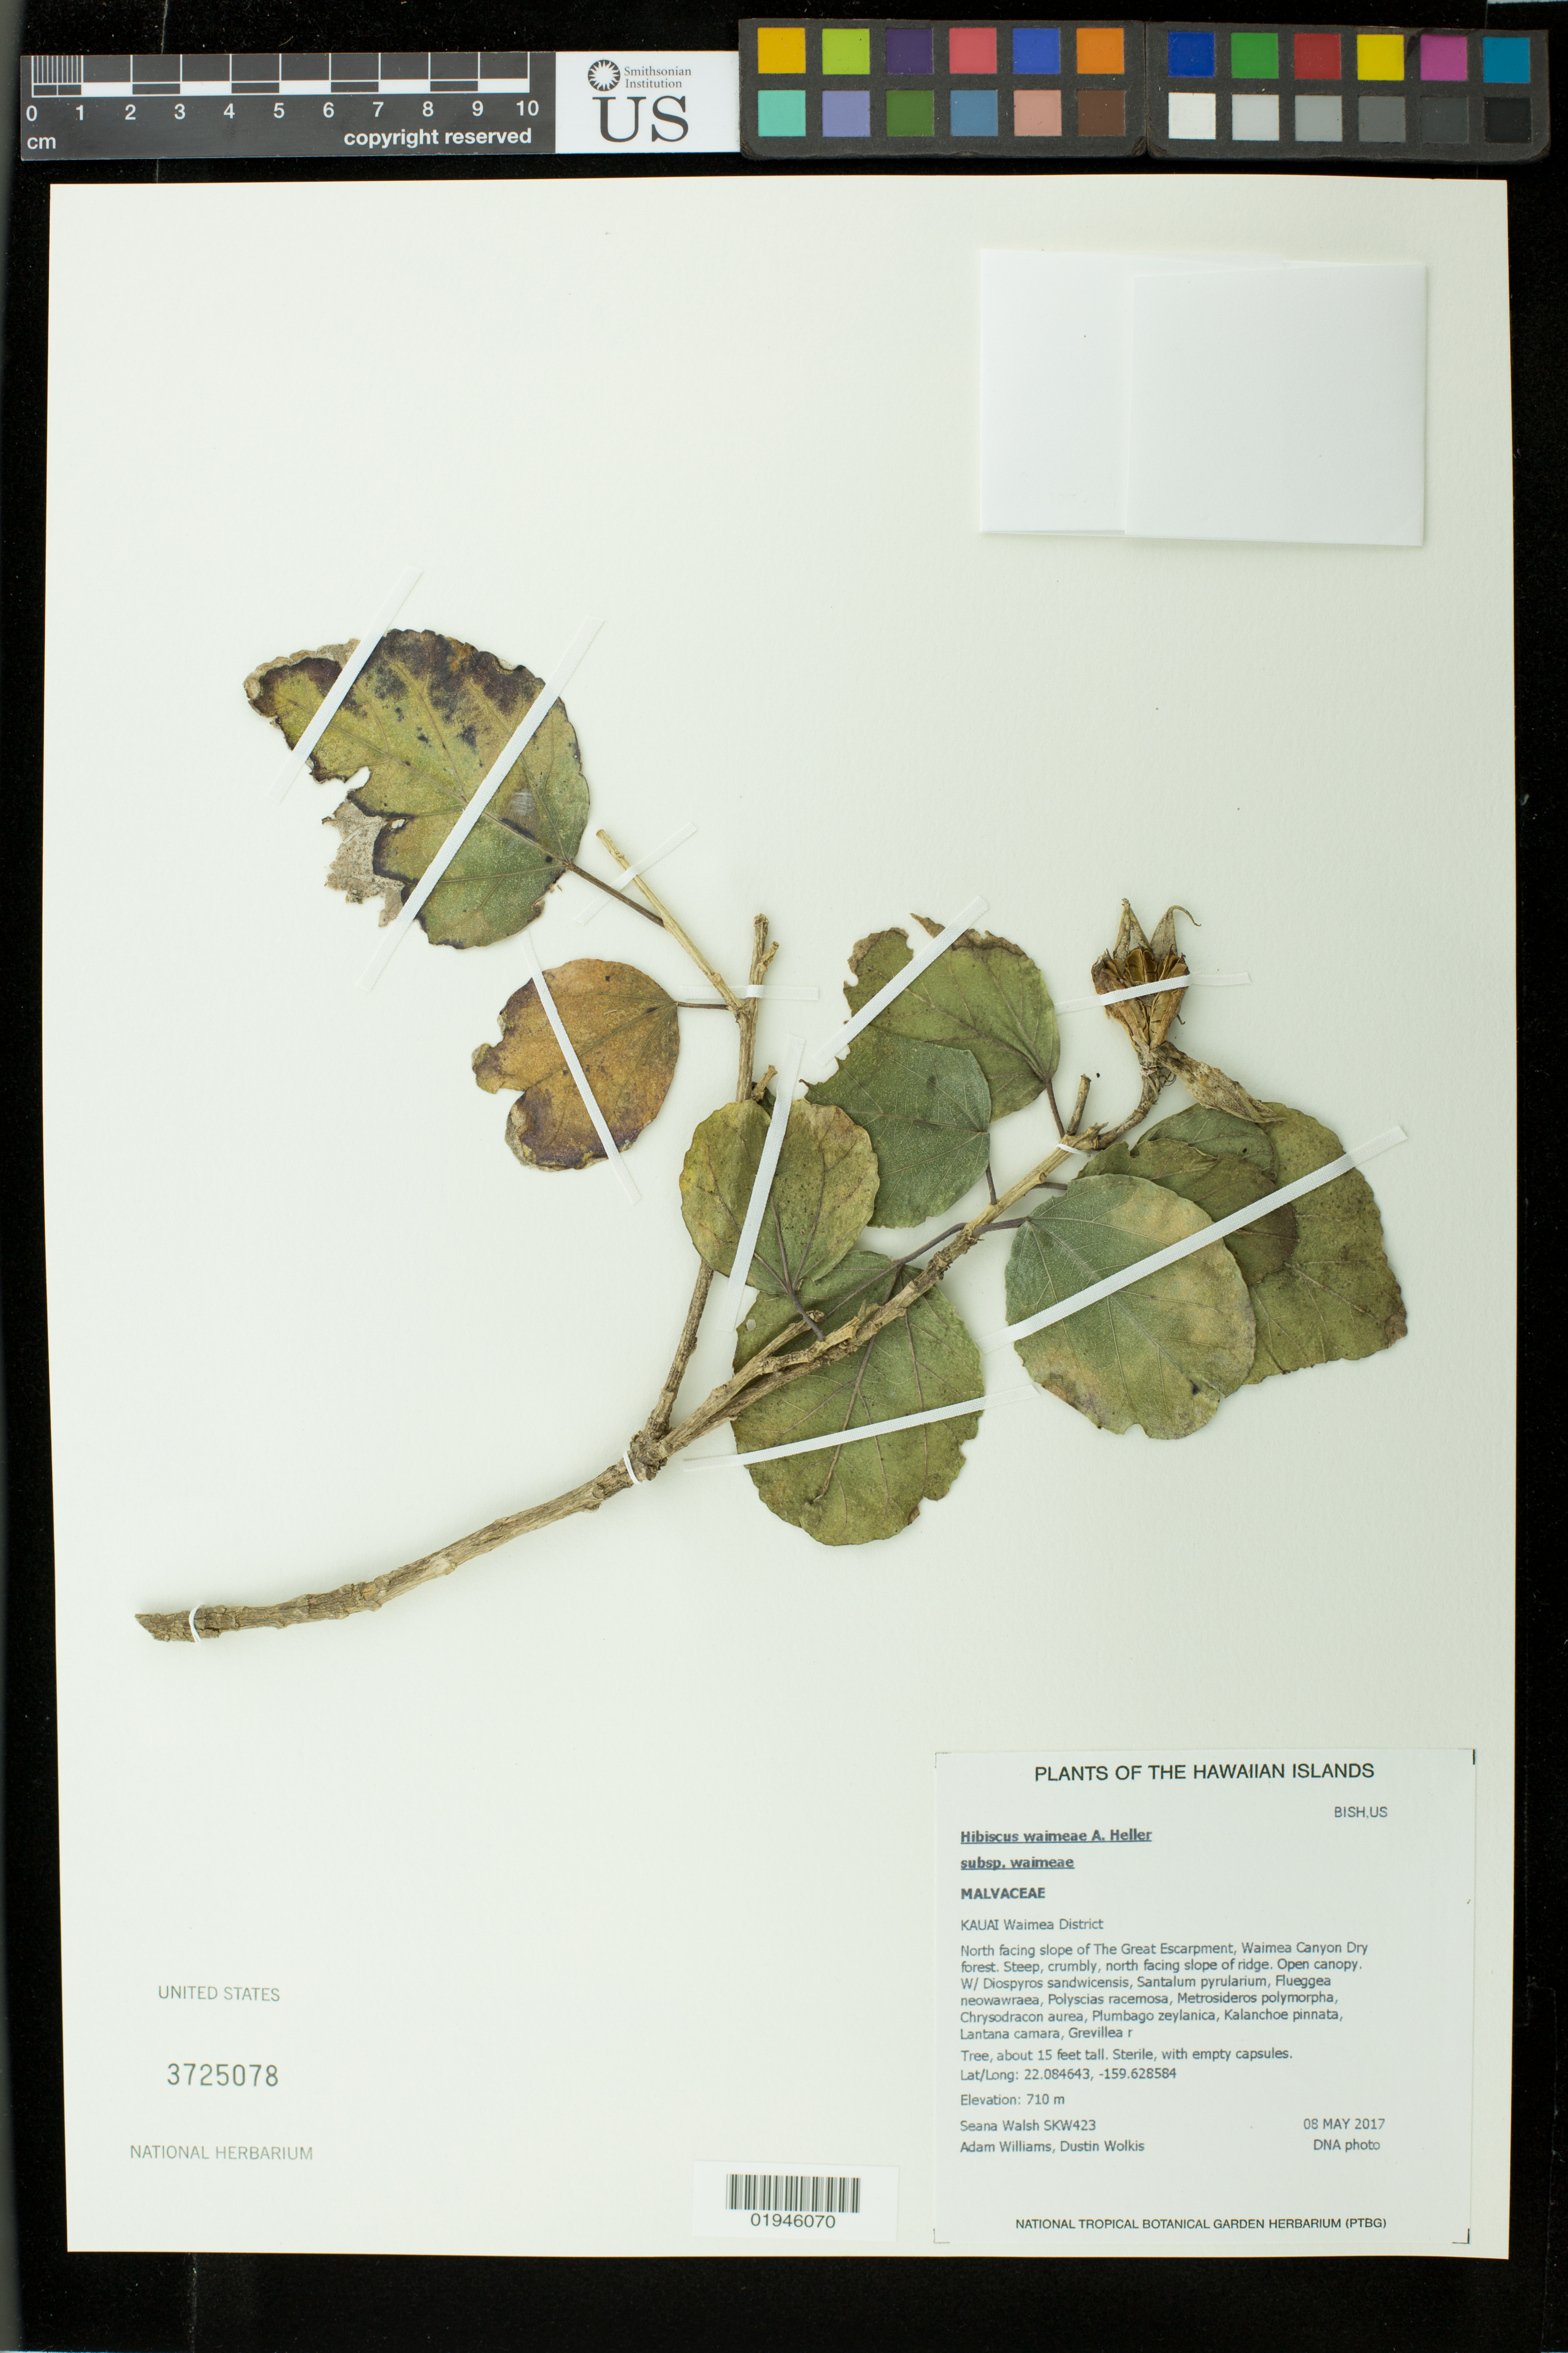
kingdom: Plantae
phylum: Tracheophyta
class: Magnoliopsida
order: Malvales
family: Malvaceae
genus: Hibiscus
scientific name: Hibiscus waimeae subsp. waimeae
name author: A. Heller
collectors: S. Walsh, A. Williams & D. Wolkis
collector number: SKW423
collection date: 2017-05-08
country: United States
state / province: Hawaii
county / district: Kauai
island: Kaua'i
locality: Waimea District, north facing slope of the Great Escarpment, Waimea Canyon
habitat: Dry forest, open canopy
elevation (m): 710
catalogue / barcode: US 3725078